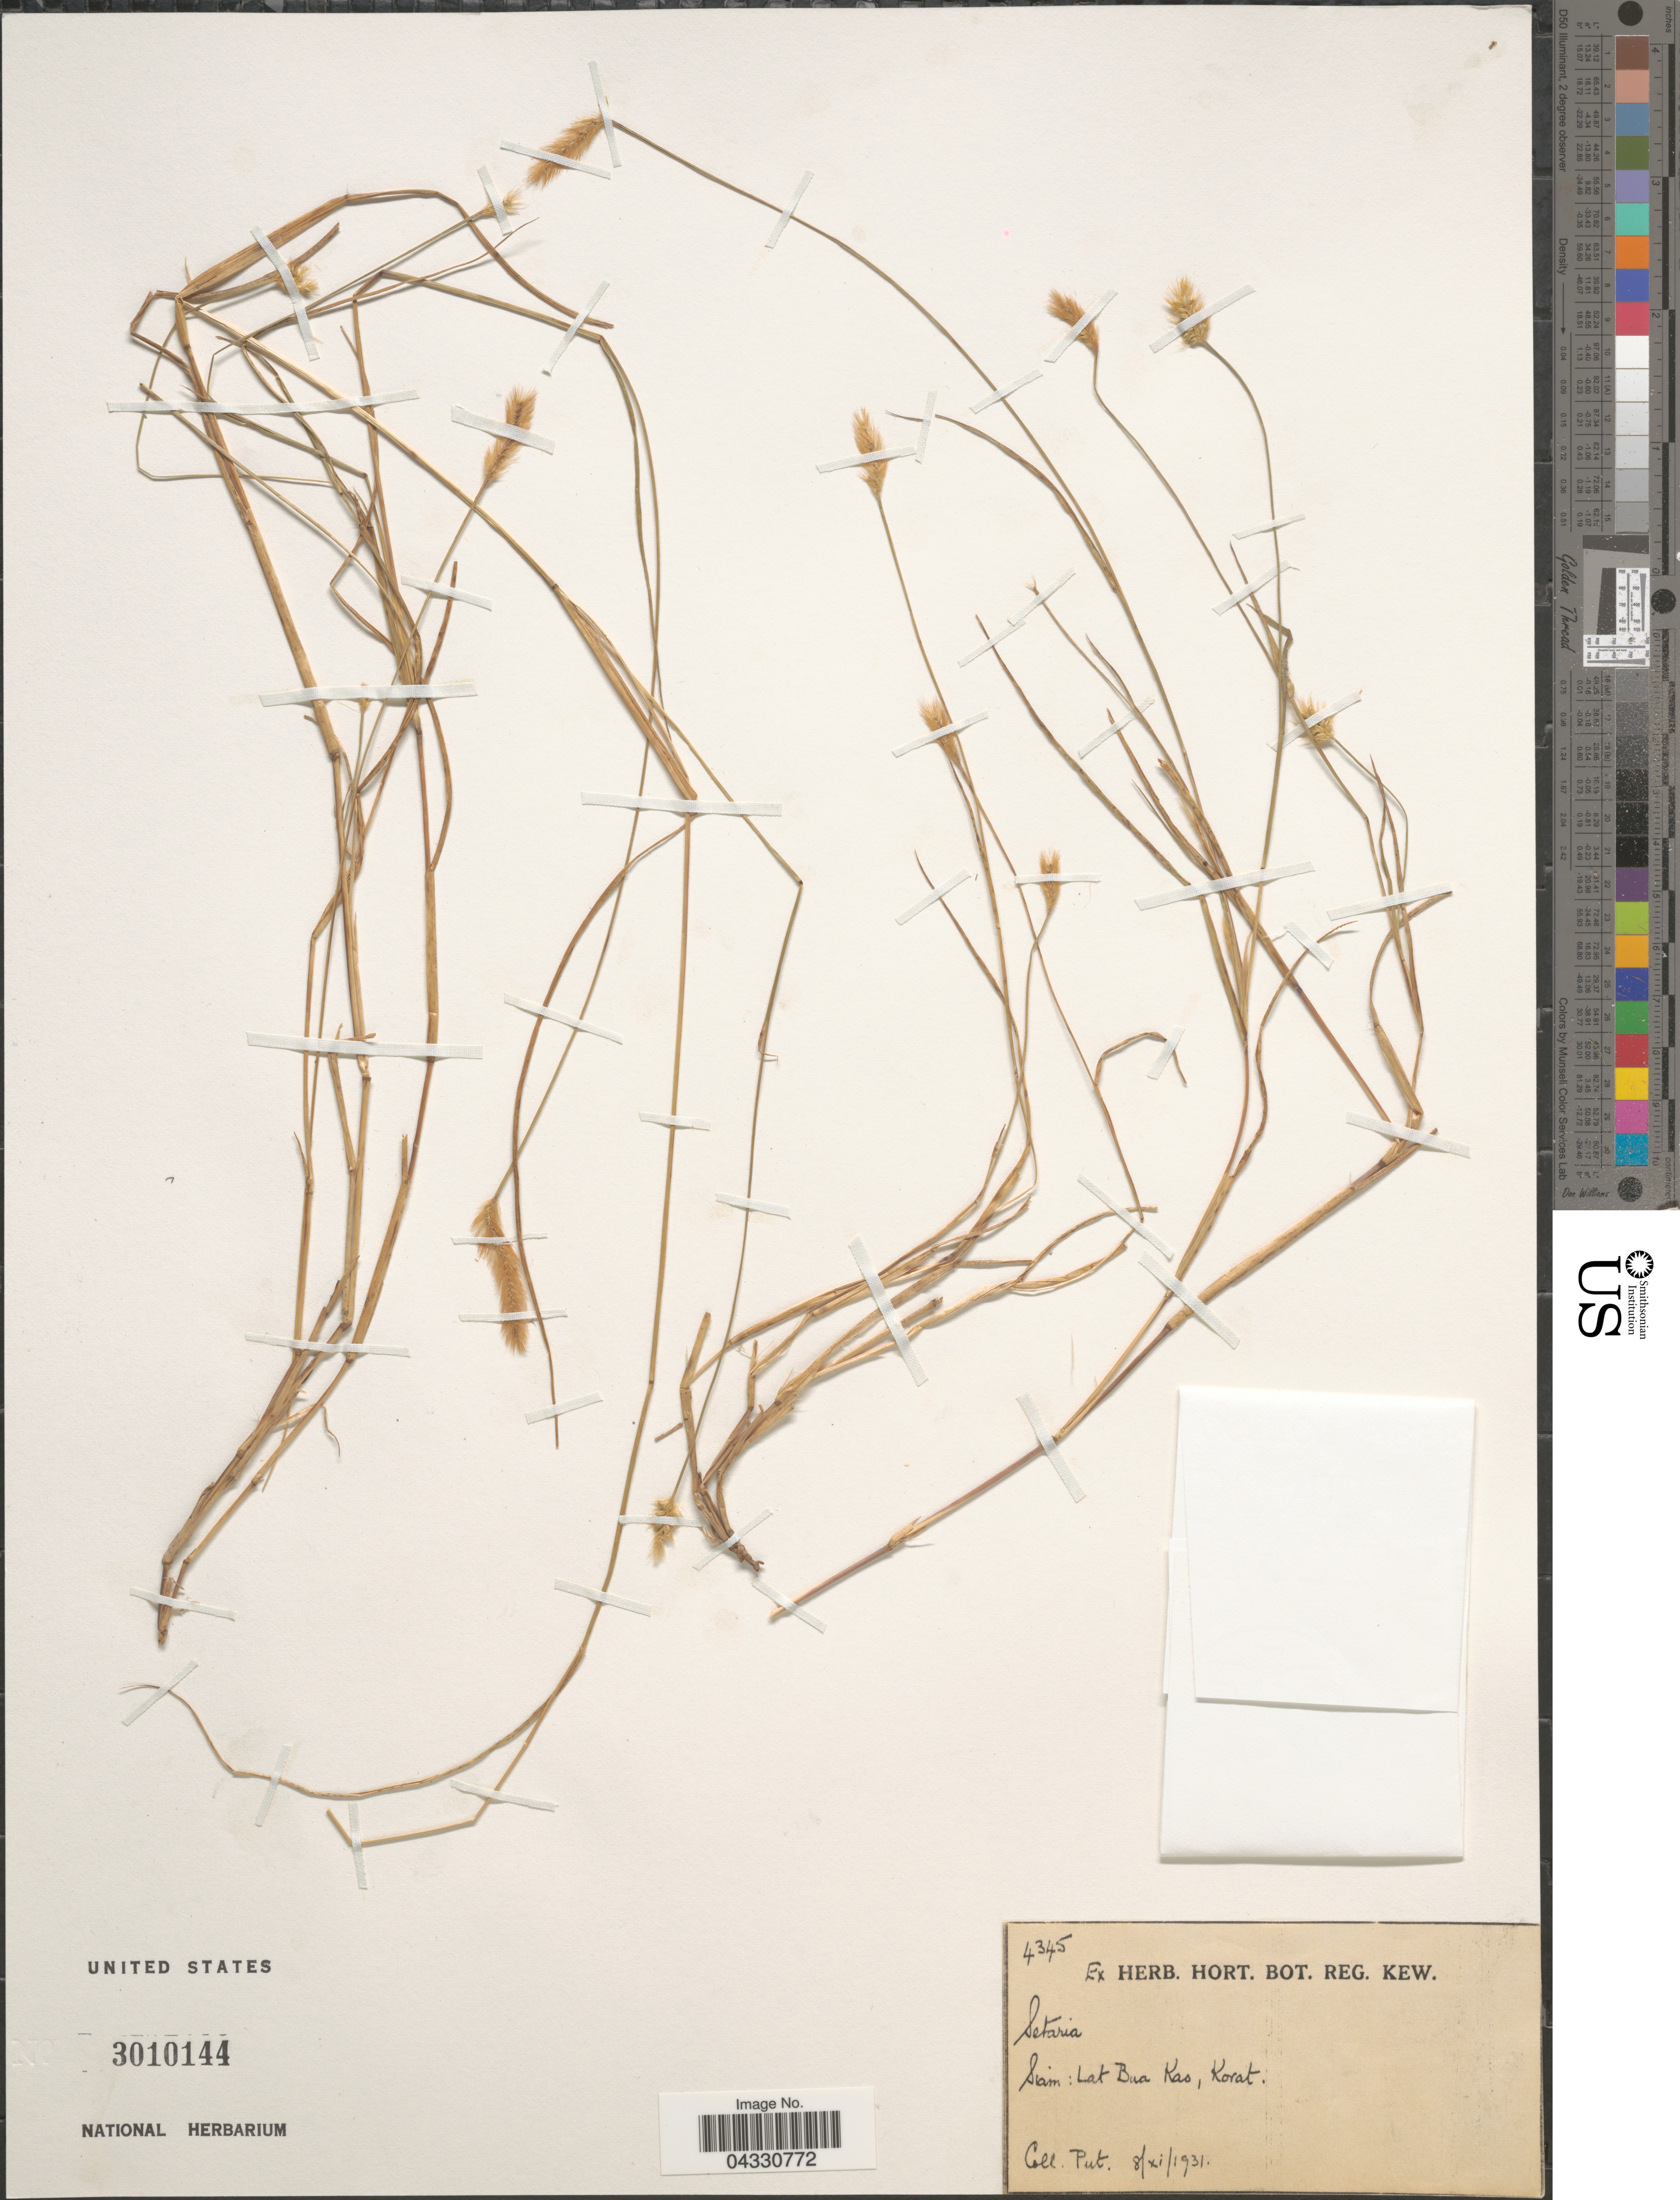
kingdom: Plantae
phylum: Tracheophyta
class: Liliopsida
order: Poales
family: Poaceae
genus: Setaria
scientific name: Setaria sp.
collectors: -. Put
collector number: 4345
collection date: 1931-11-08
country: Thailand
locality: Siam: Lat Bua Kas, Korat.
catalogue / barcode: US 3010144